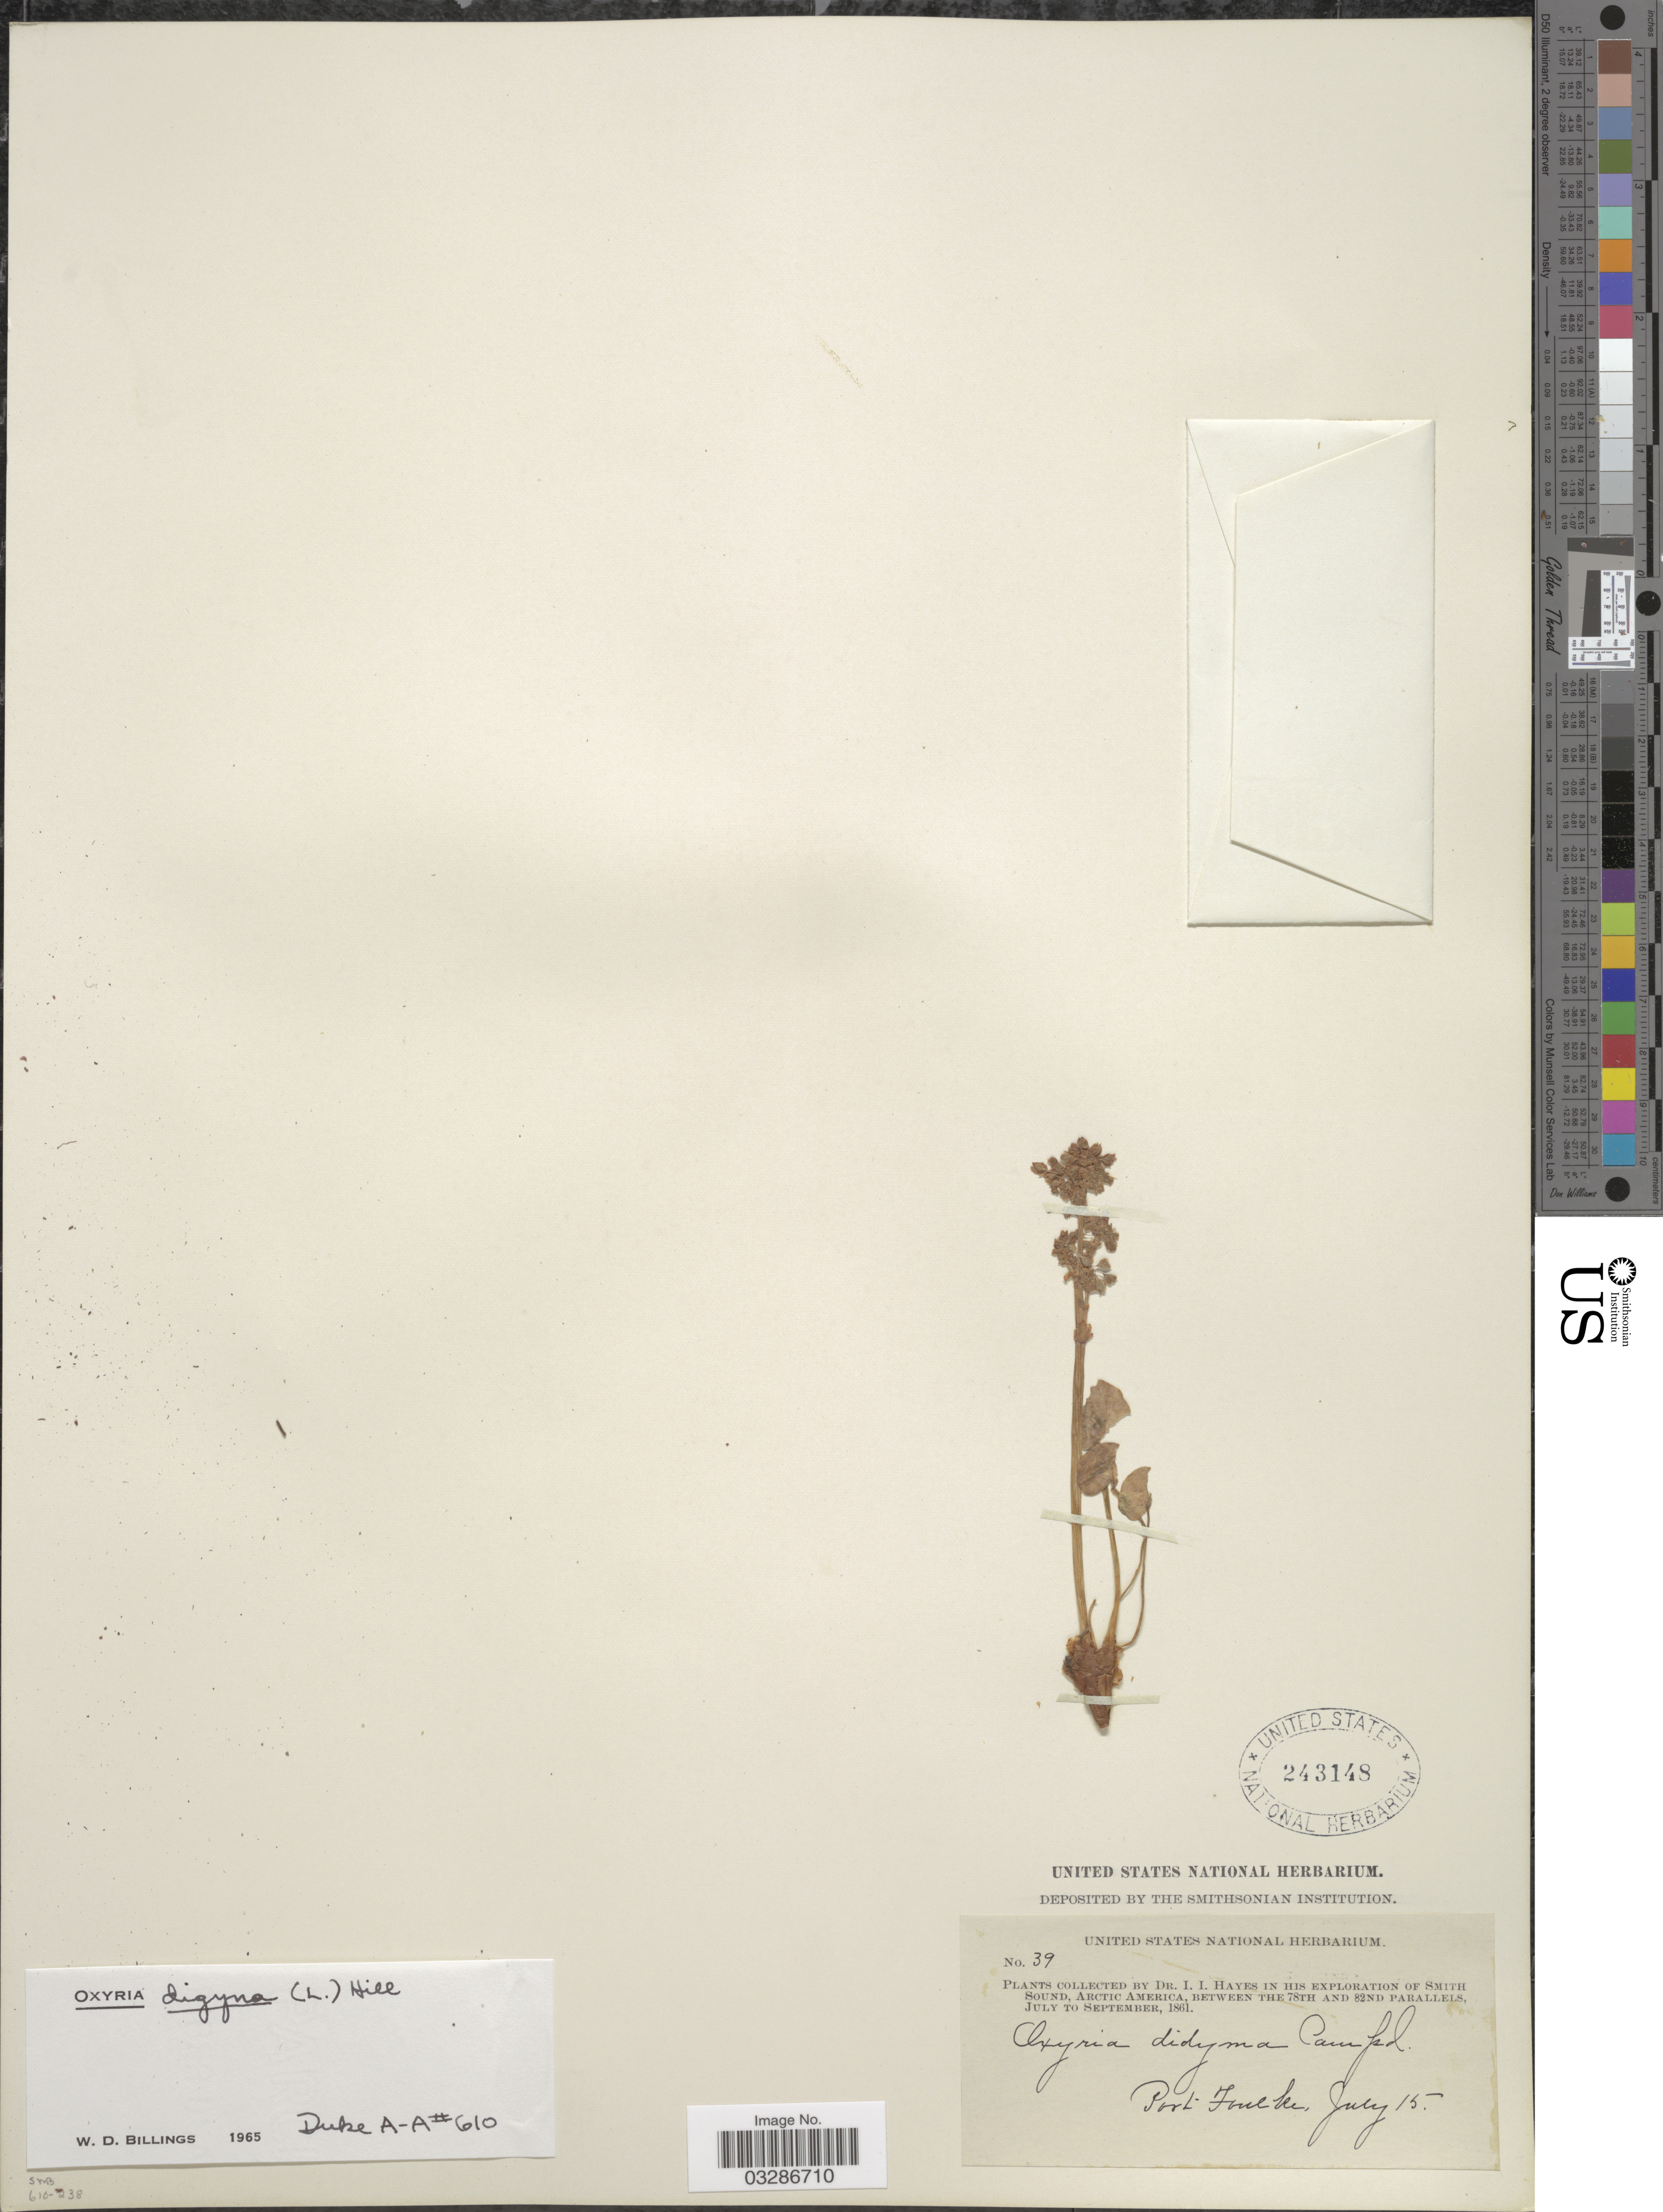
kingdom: Plantae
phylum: Tracheophyta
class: Magnoliopsida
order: Caryophyllales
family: Polygonaceae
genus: Oxyria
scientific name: Oxyria digyna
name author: (L.) Hill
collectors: I. I. Hayes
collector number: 39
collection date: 1861-07-15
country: Greenland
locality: Port Foulke.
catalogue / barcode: US 243148